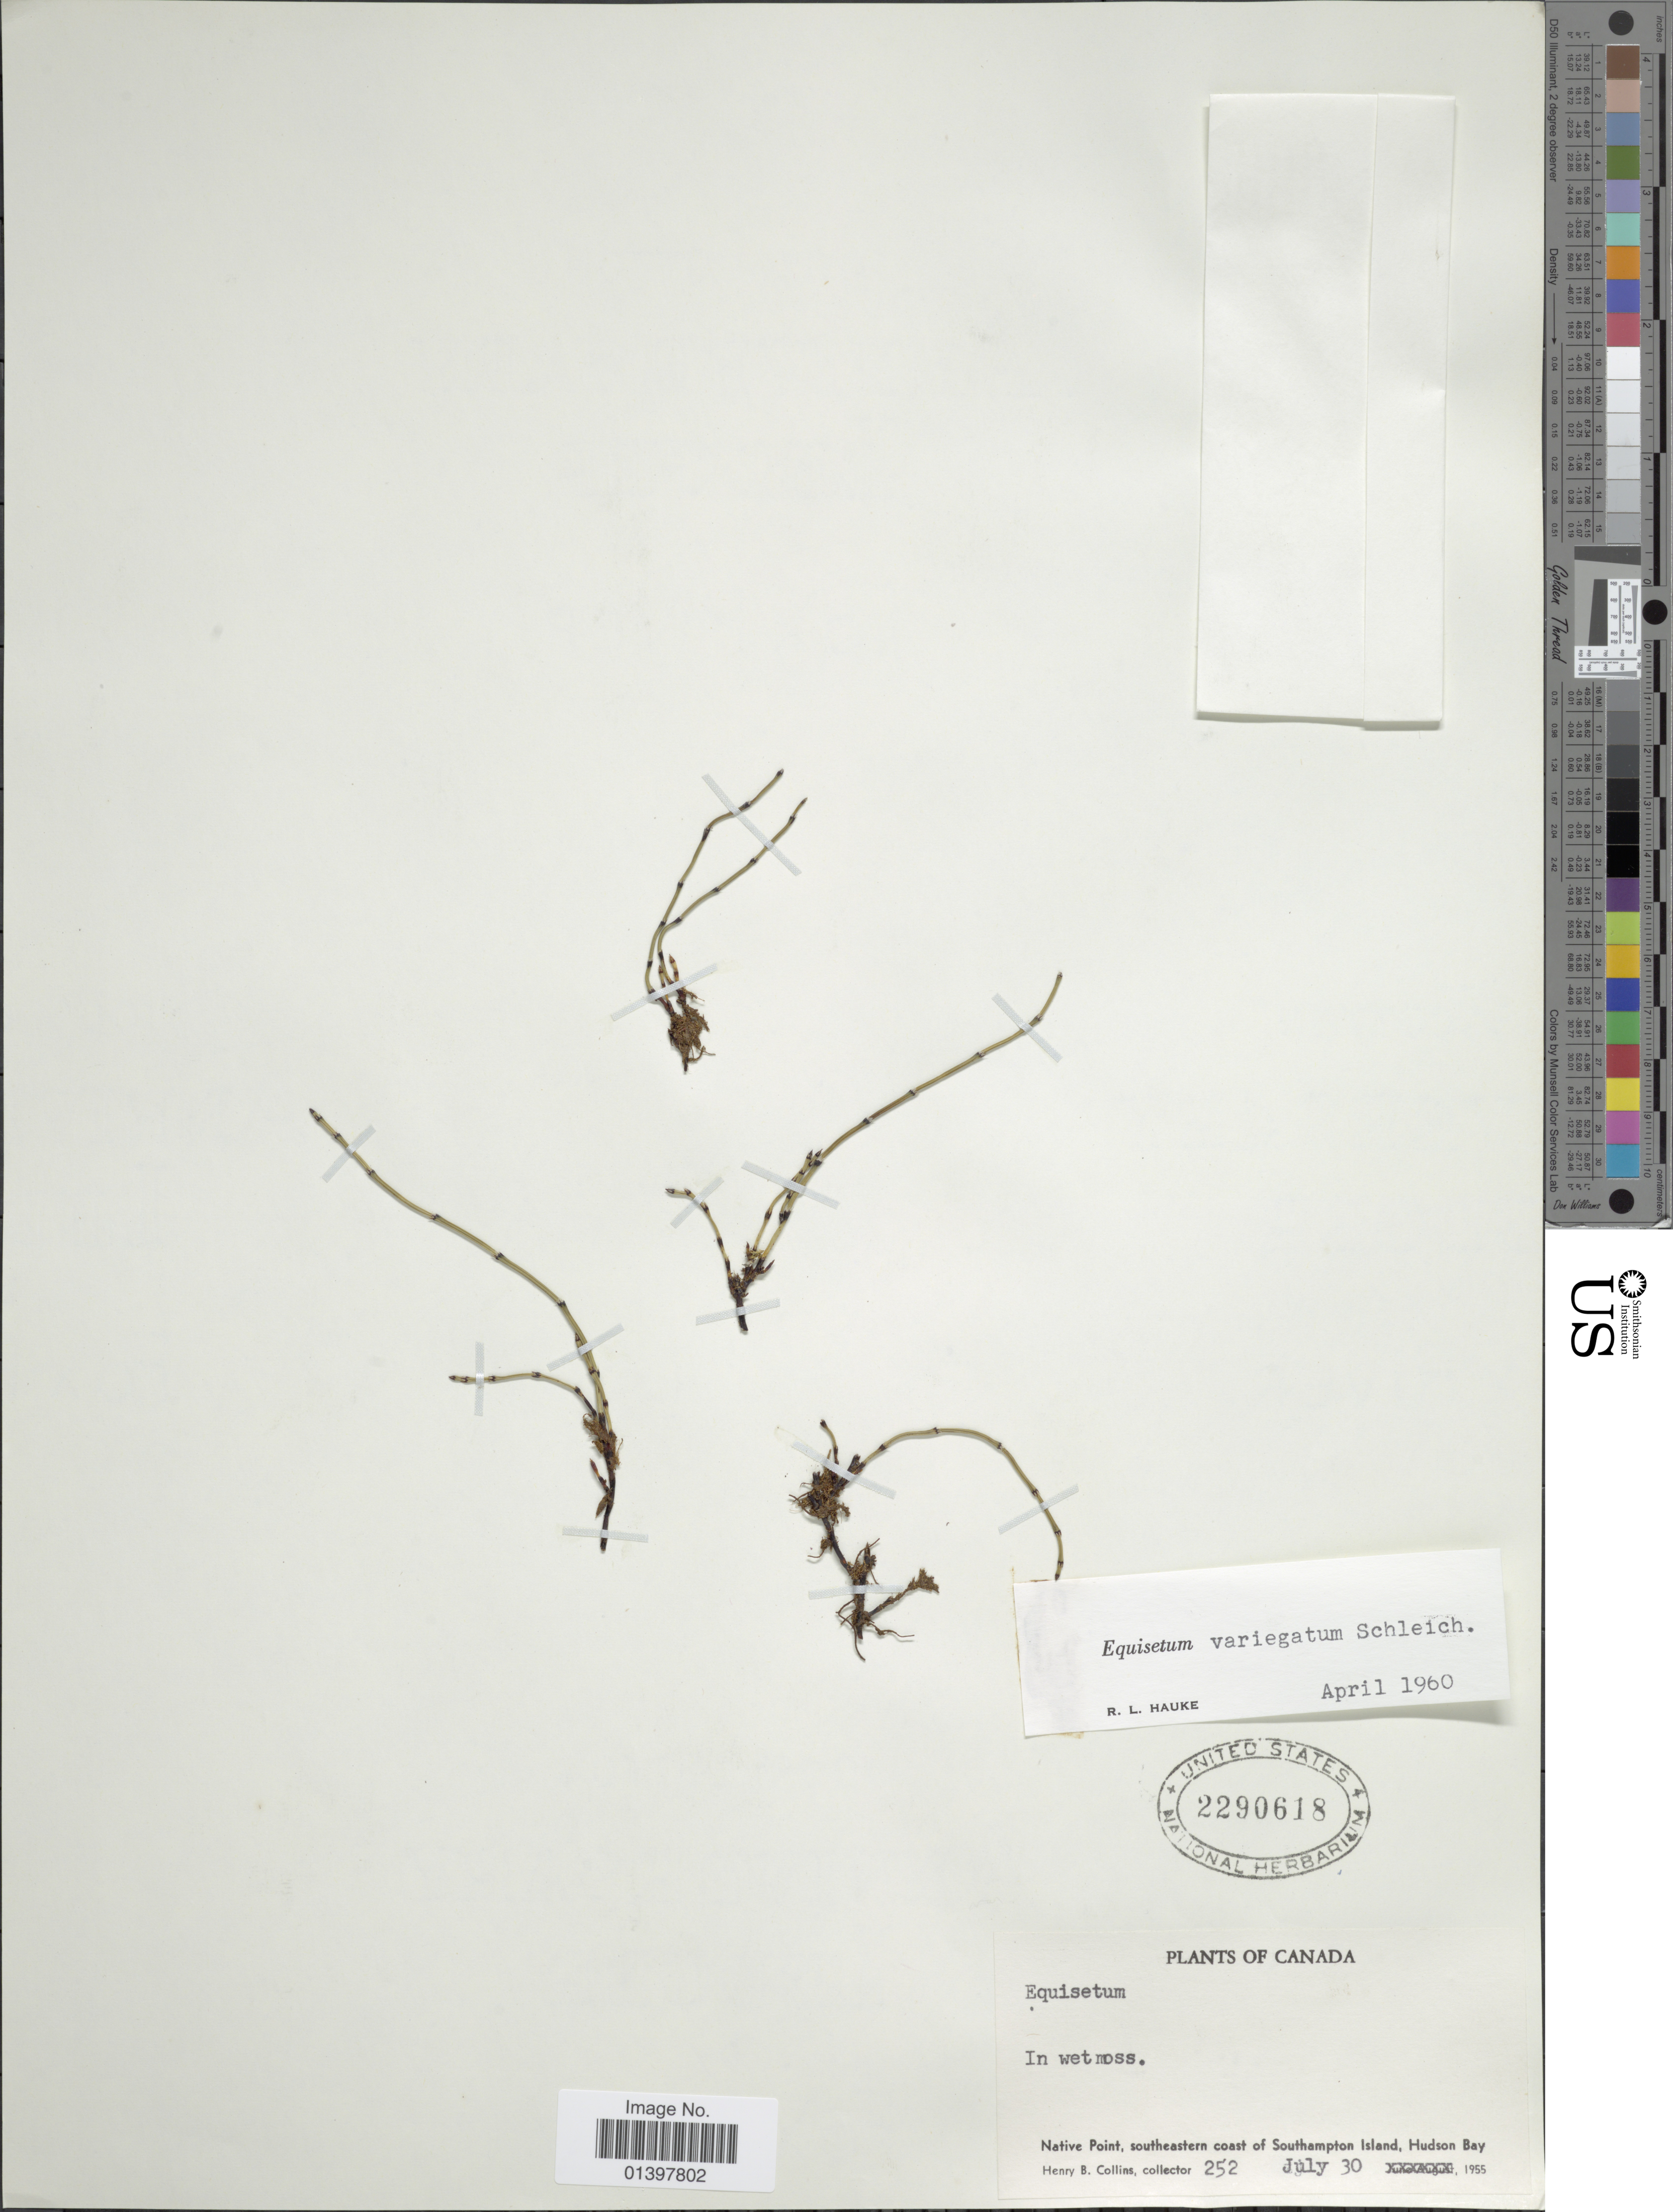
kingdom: Plantae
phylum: Tracheophyta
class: Polypodiopsida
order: Equisetales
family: Equisetaceae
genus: Equisetum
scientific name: Equisetum variegatum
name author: Schleich. ex F. Weber & D. Mohr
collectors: H. Collins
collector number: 252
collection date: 1955-07-30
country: Canada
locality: Native Point, Southeastern coast of Southampton Island, Hudson Bay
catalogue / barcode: US 2290618